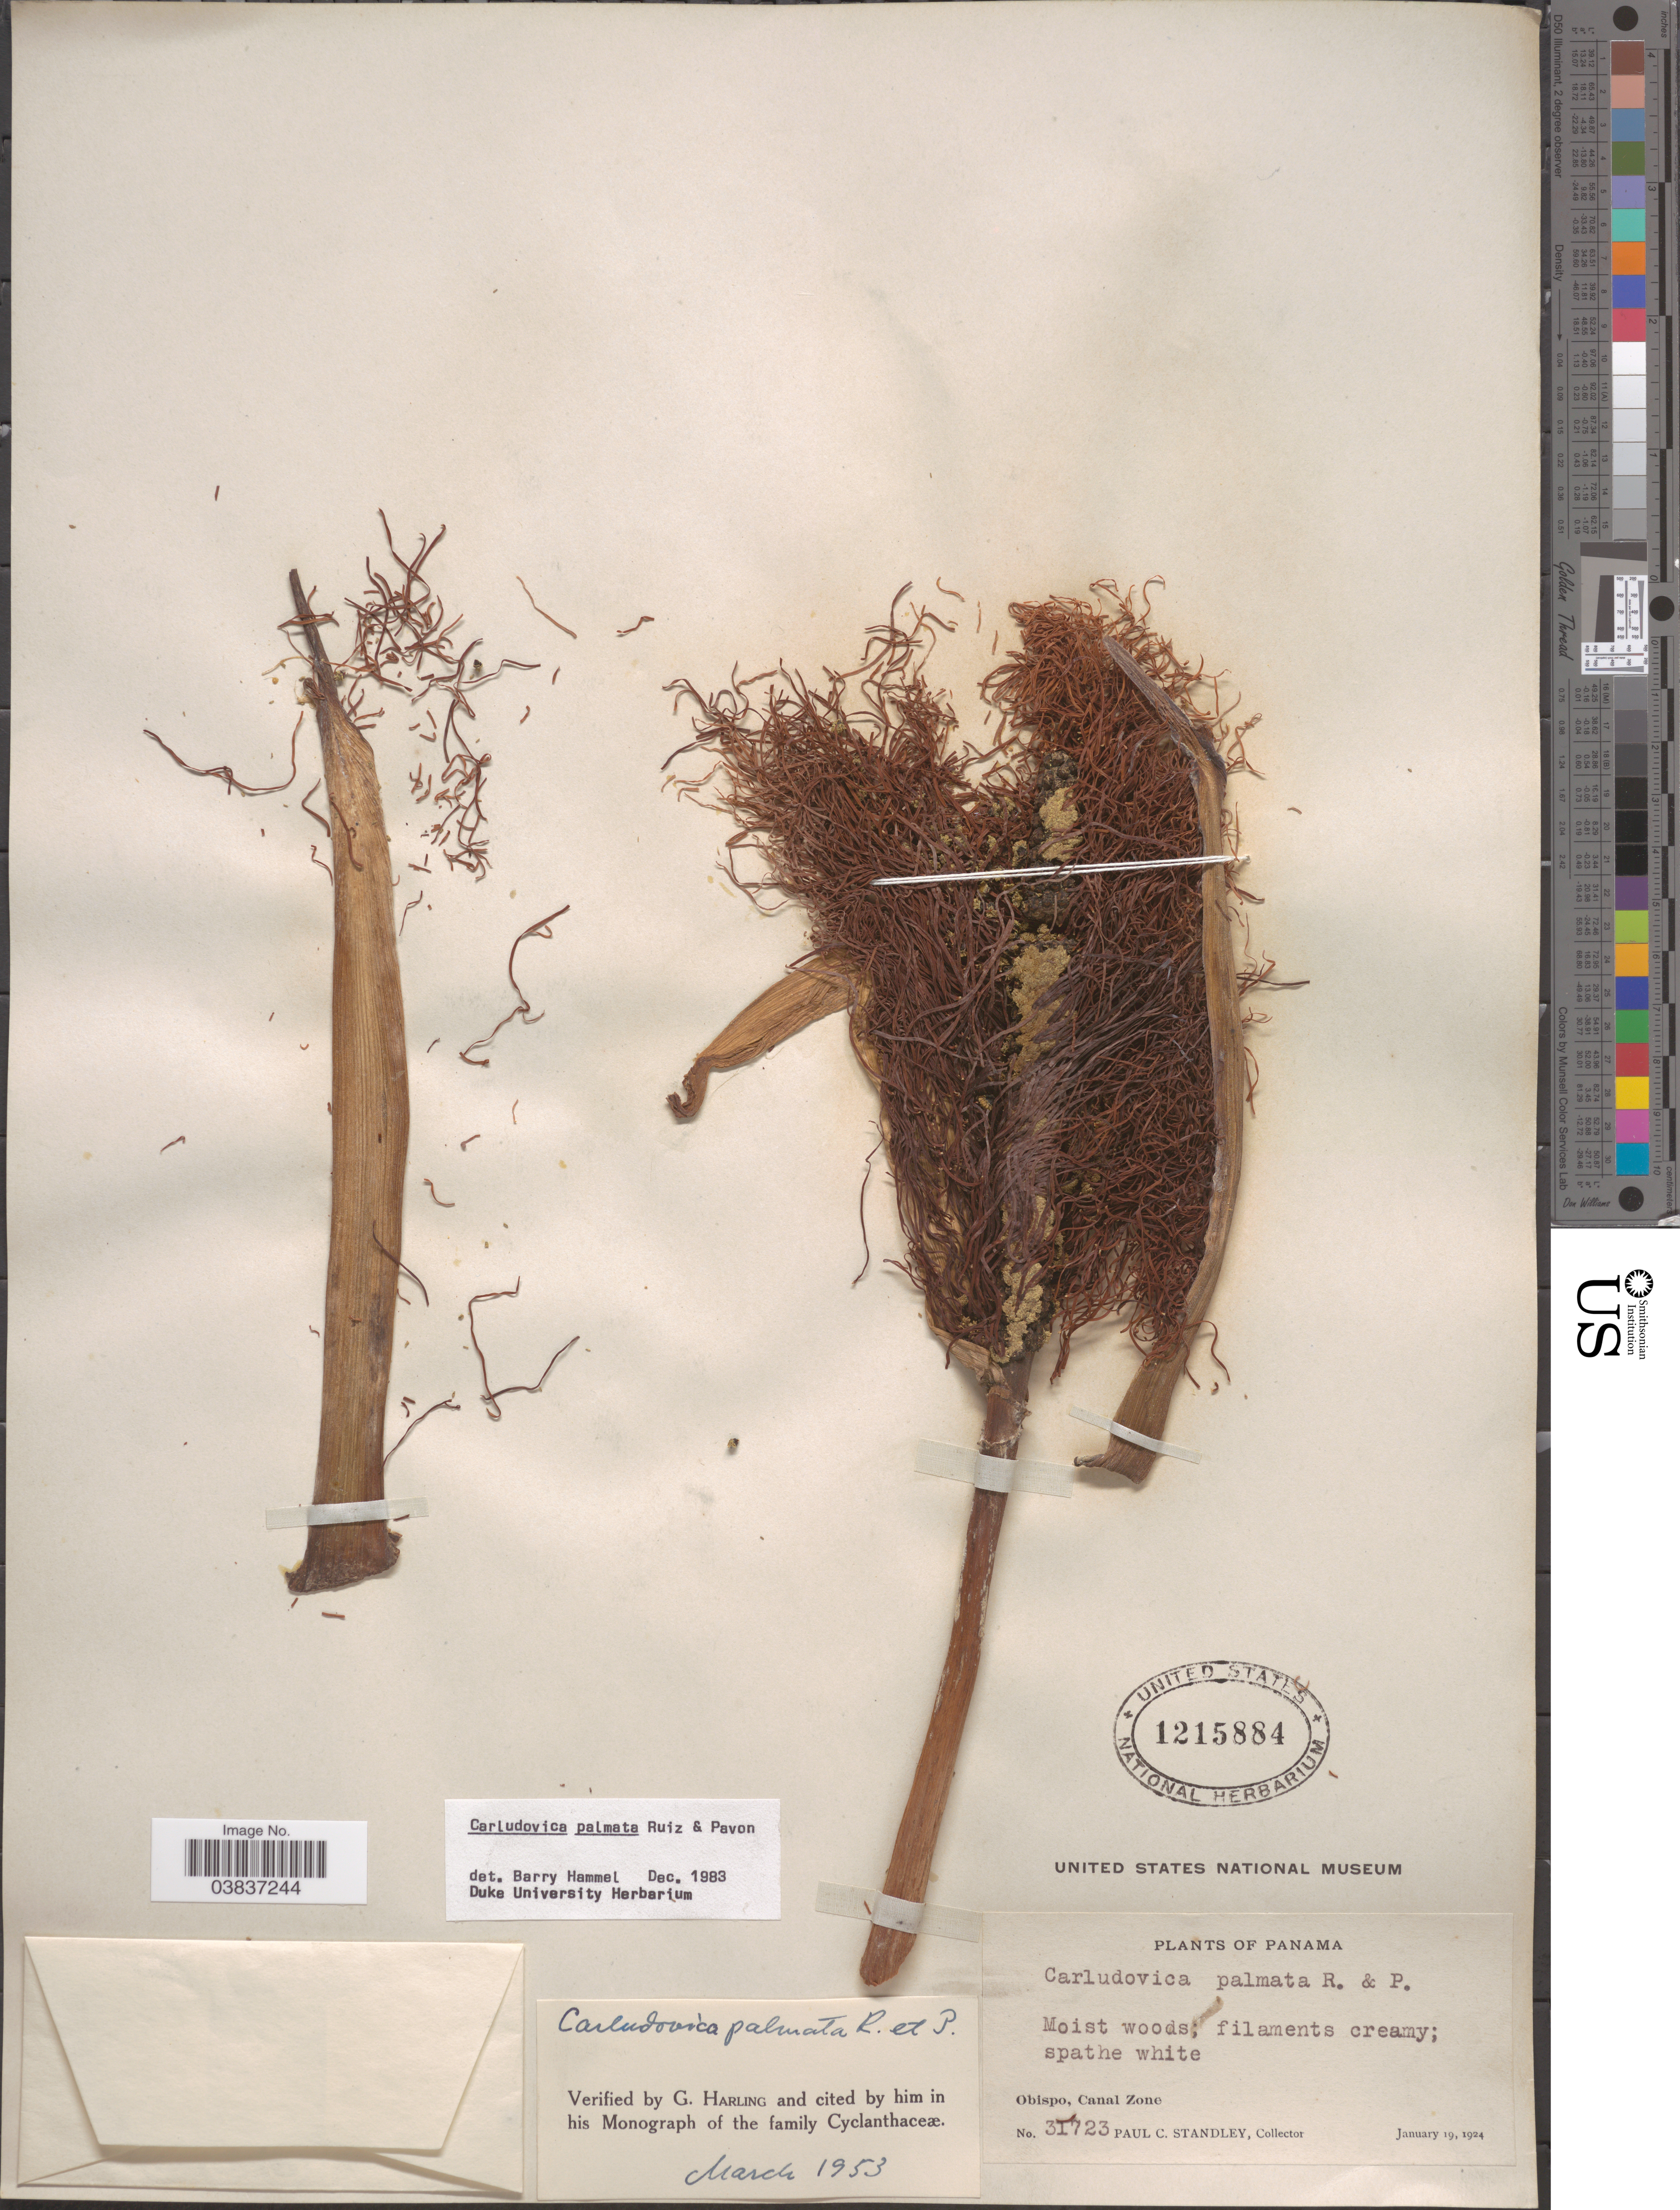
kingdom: Plantae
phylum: Tracheophyta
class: Liliopsida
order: Pandanales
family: Cyclanthaceae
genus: Carludovica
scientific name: Carludovica palmata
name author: Ruiz & Pav.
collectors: P. C. Standley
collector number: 31723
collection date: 1924-01-19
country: Panama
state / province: Colón / Panamá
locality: Obispo, Canal Zone.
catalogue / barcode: US 1215884